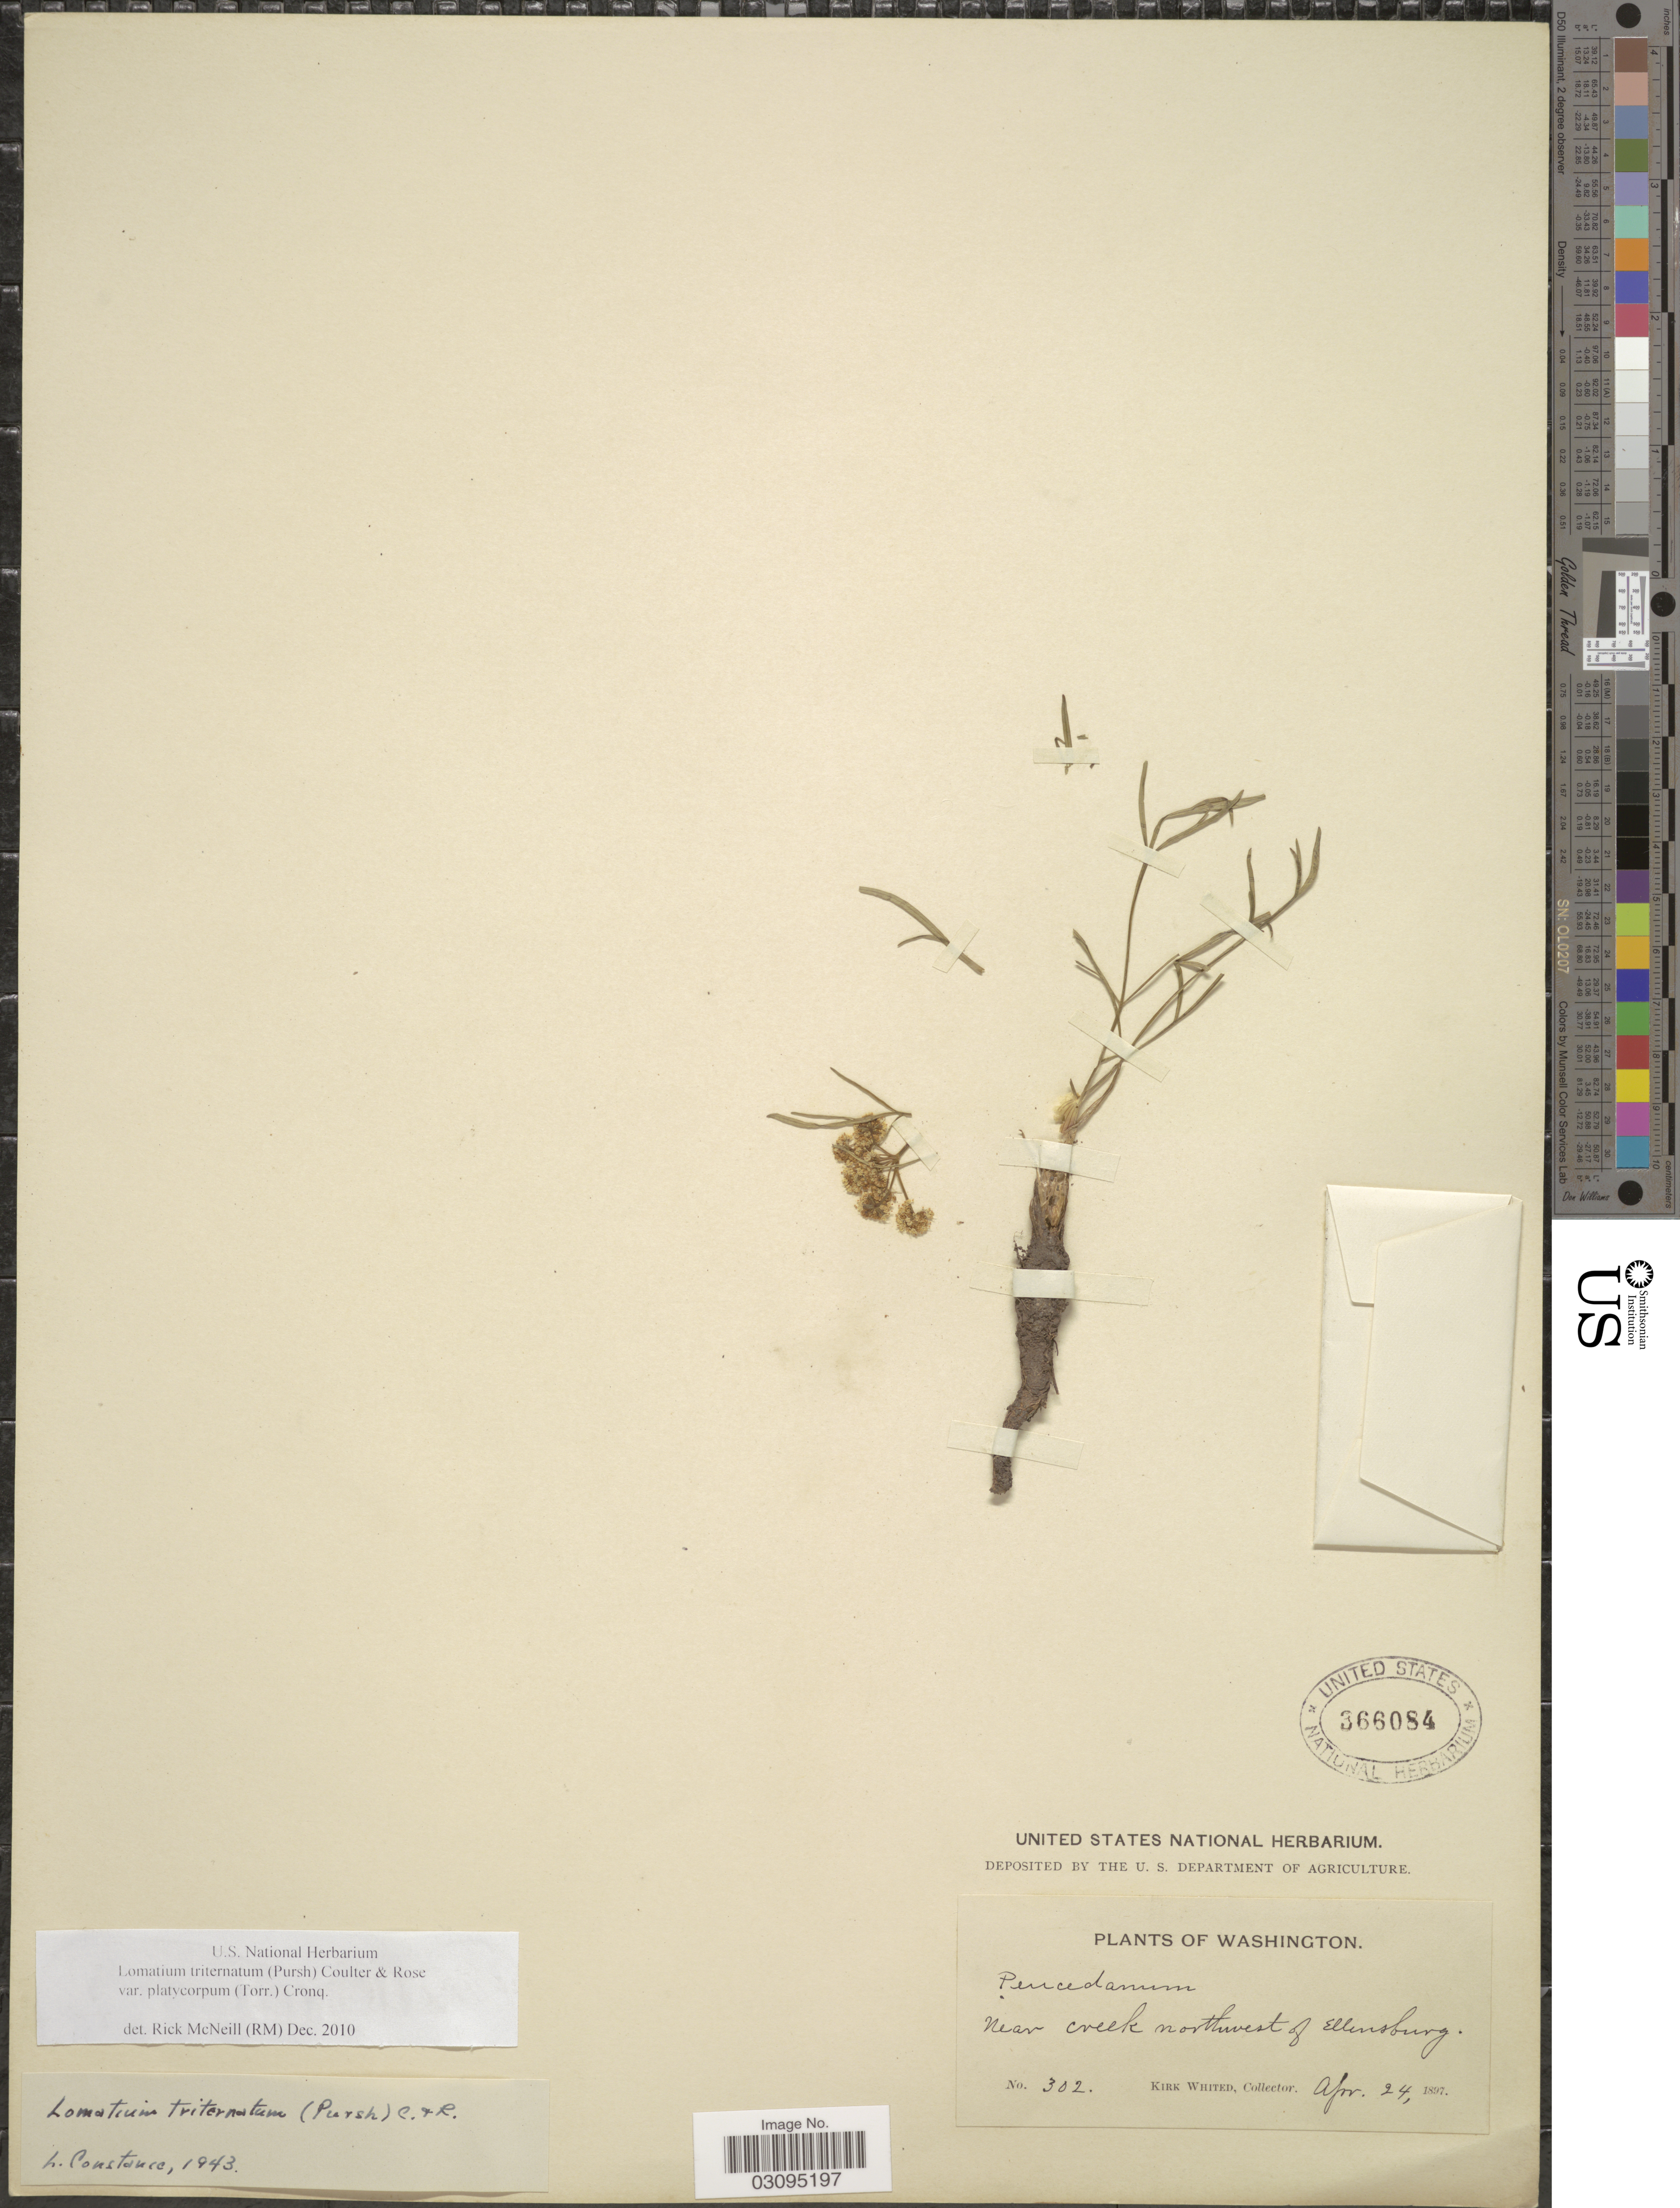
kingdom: Plantae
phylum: Tracheophyta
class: Magnoliopsida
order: Apiales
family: Apiaceae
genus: Lomatium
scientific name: Lomatium triternatum var. platycarpum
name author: (Torr.) B. Boivin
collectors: K. Whited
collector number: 302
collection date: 1897-04-24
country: United States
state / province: Washington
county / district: Kittitas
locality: Near creek northwest of Ellensburg.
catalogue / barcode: US 366084